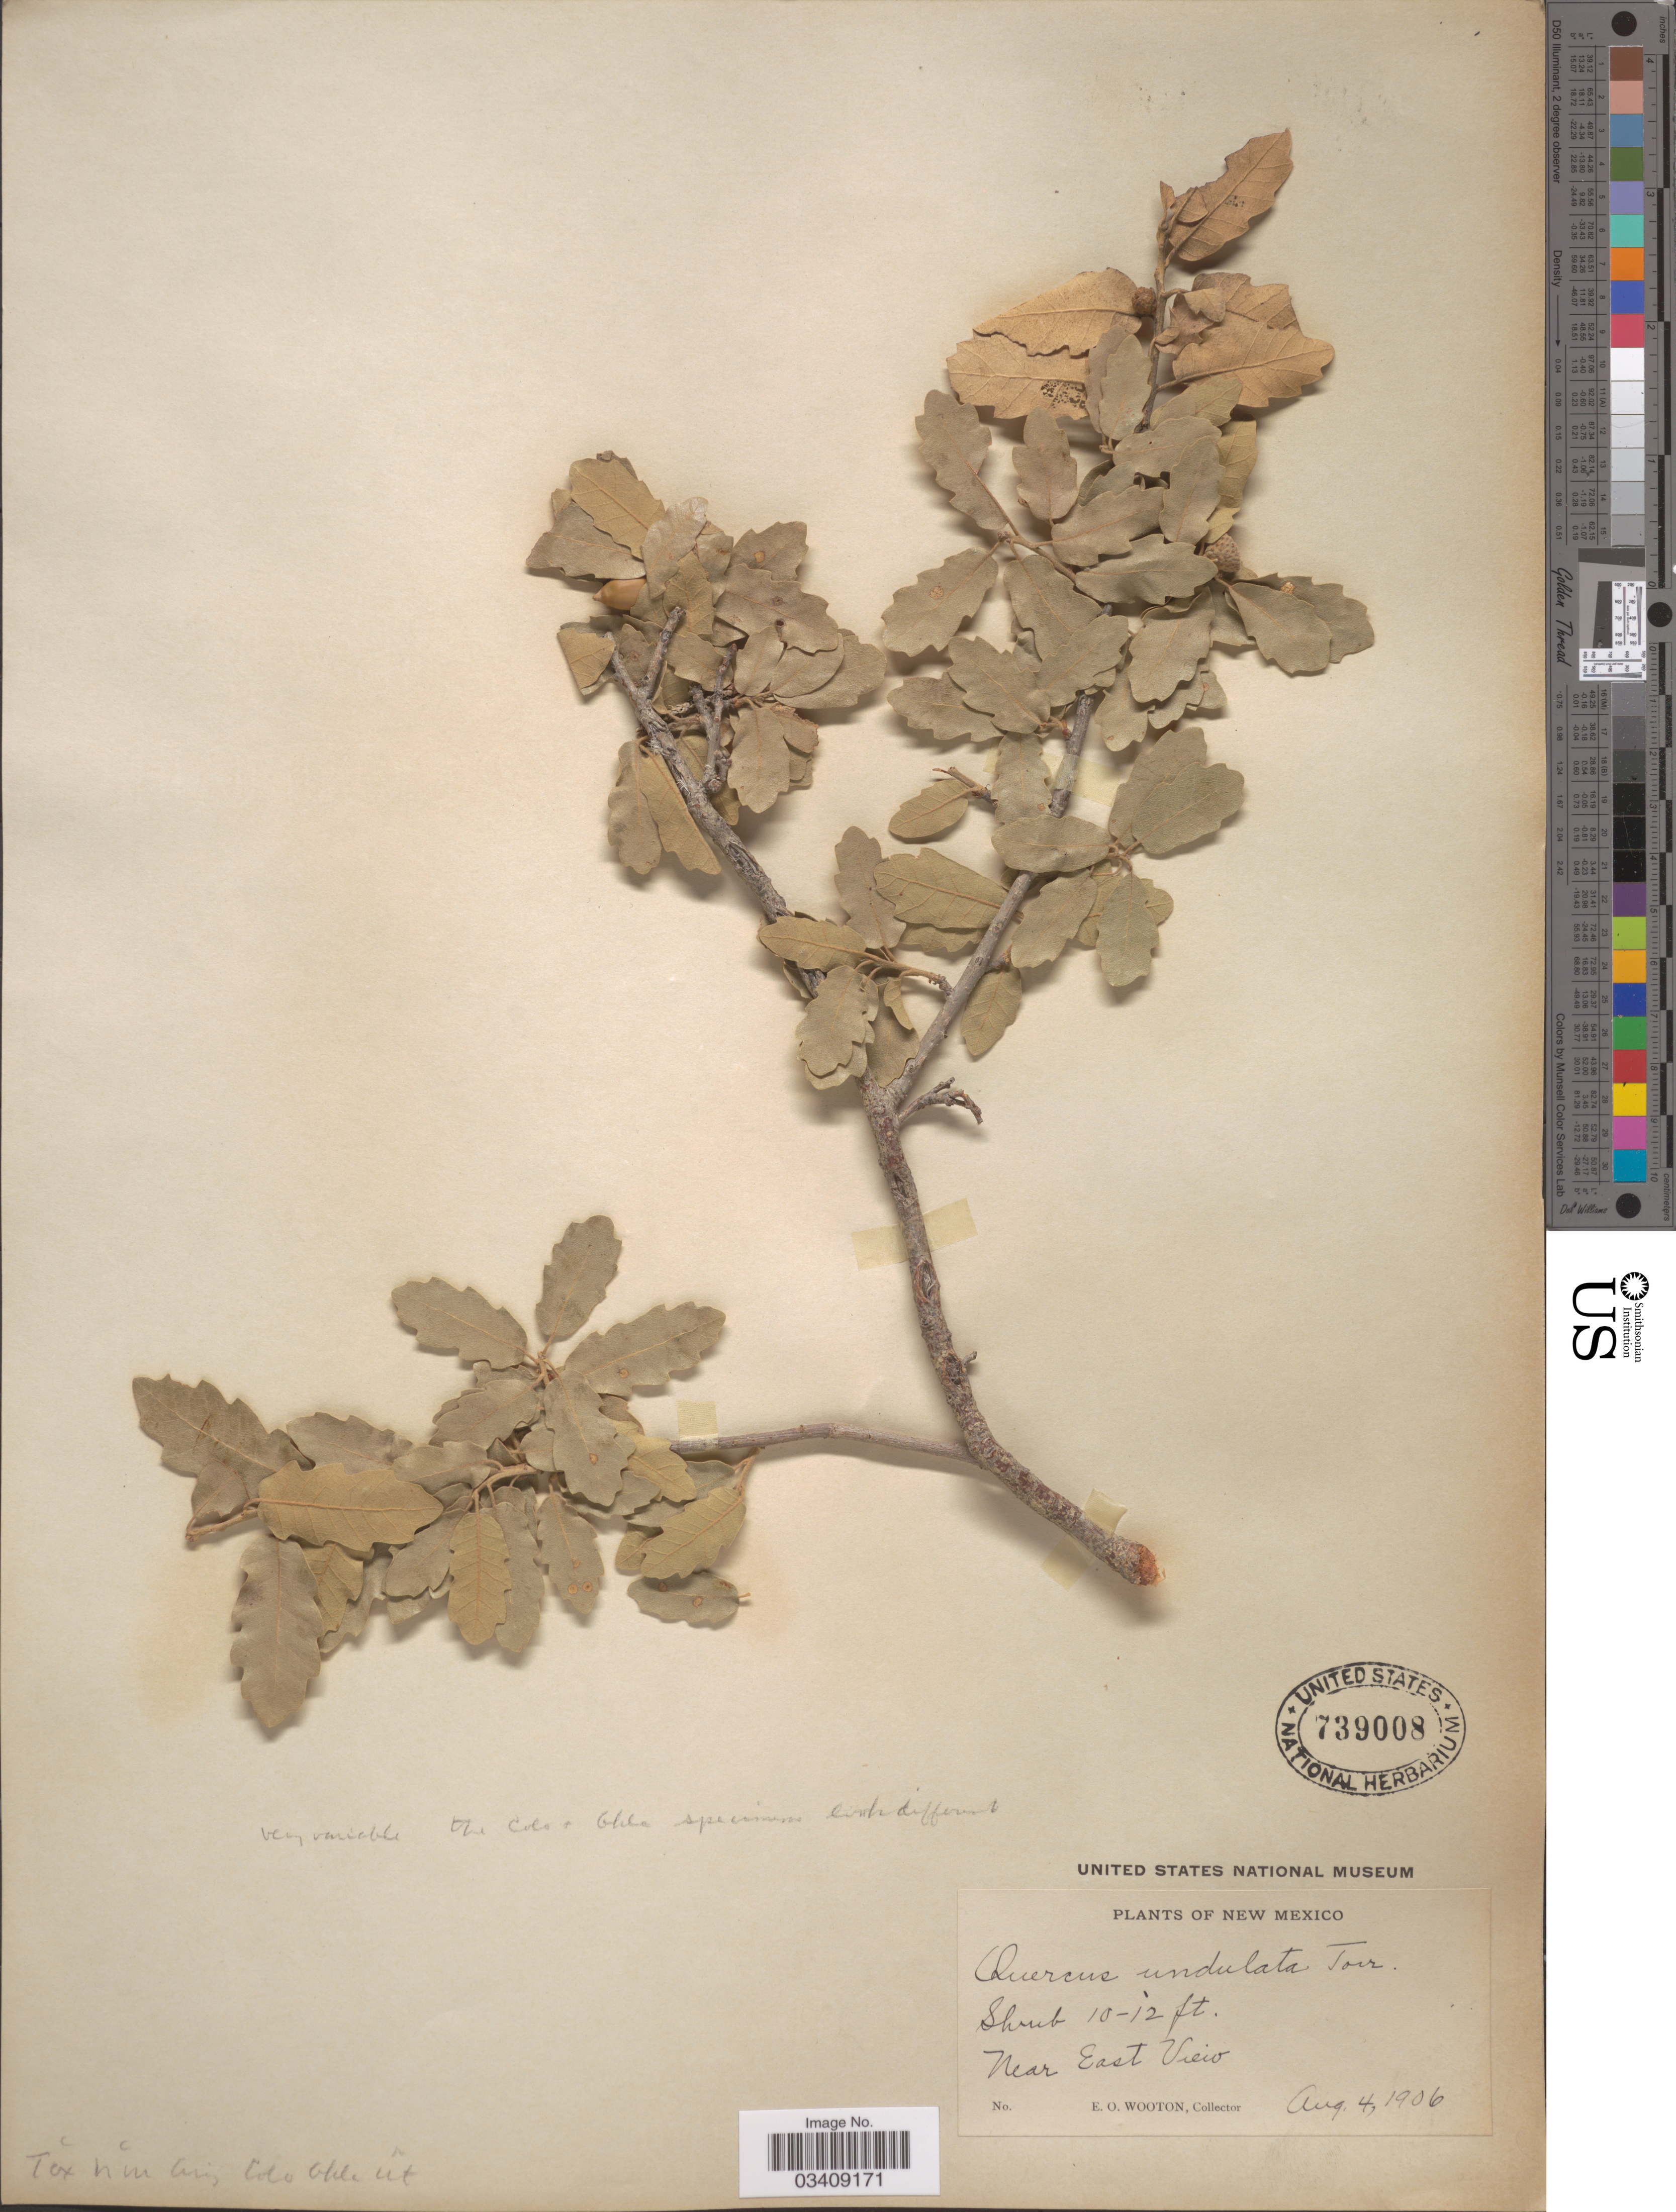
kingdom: Plantae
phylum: Tracheophyta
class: Magnoliopsida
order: Fagales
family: Fagaceae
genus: Quercus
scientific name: Quercus undulata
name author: Torr.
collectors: E. O. Wooton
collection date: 1906-08-04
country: United States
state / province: New Mexico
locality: Near East View.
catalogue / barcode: US 739008